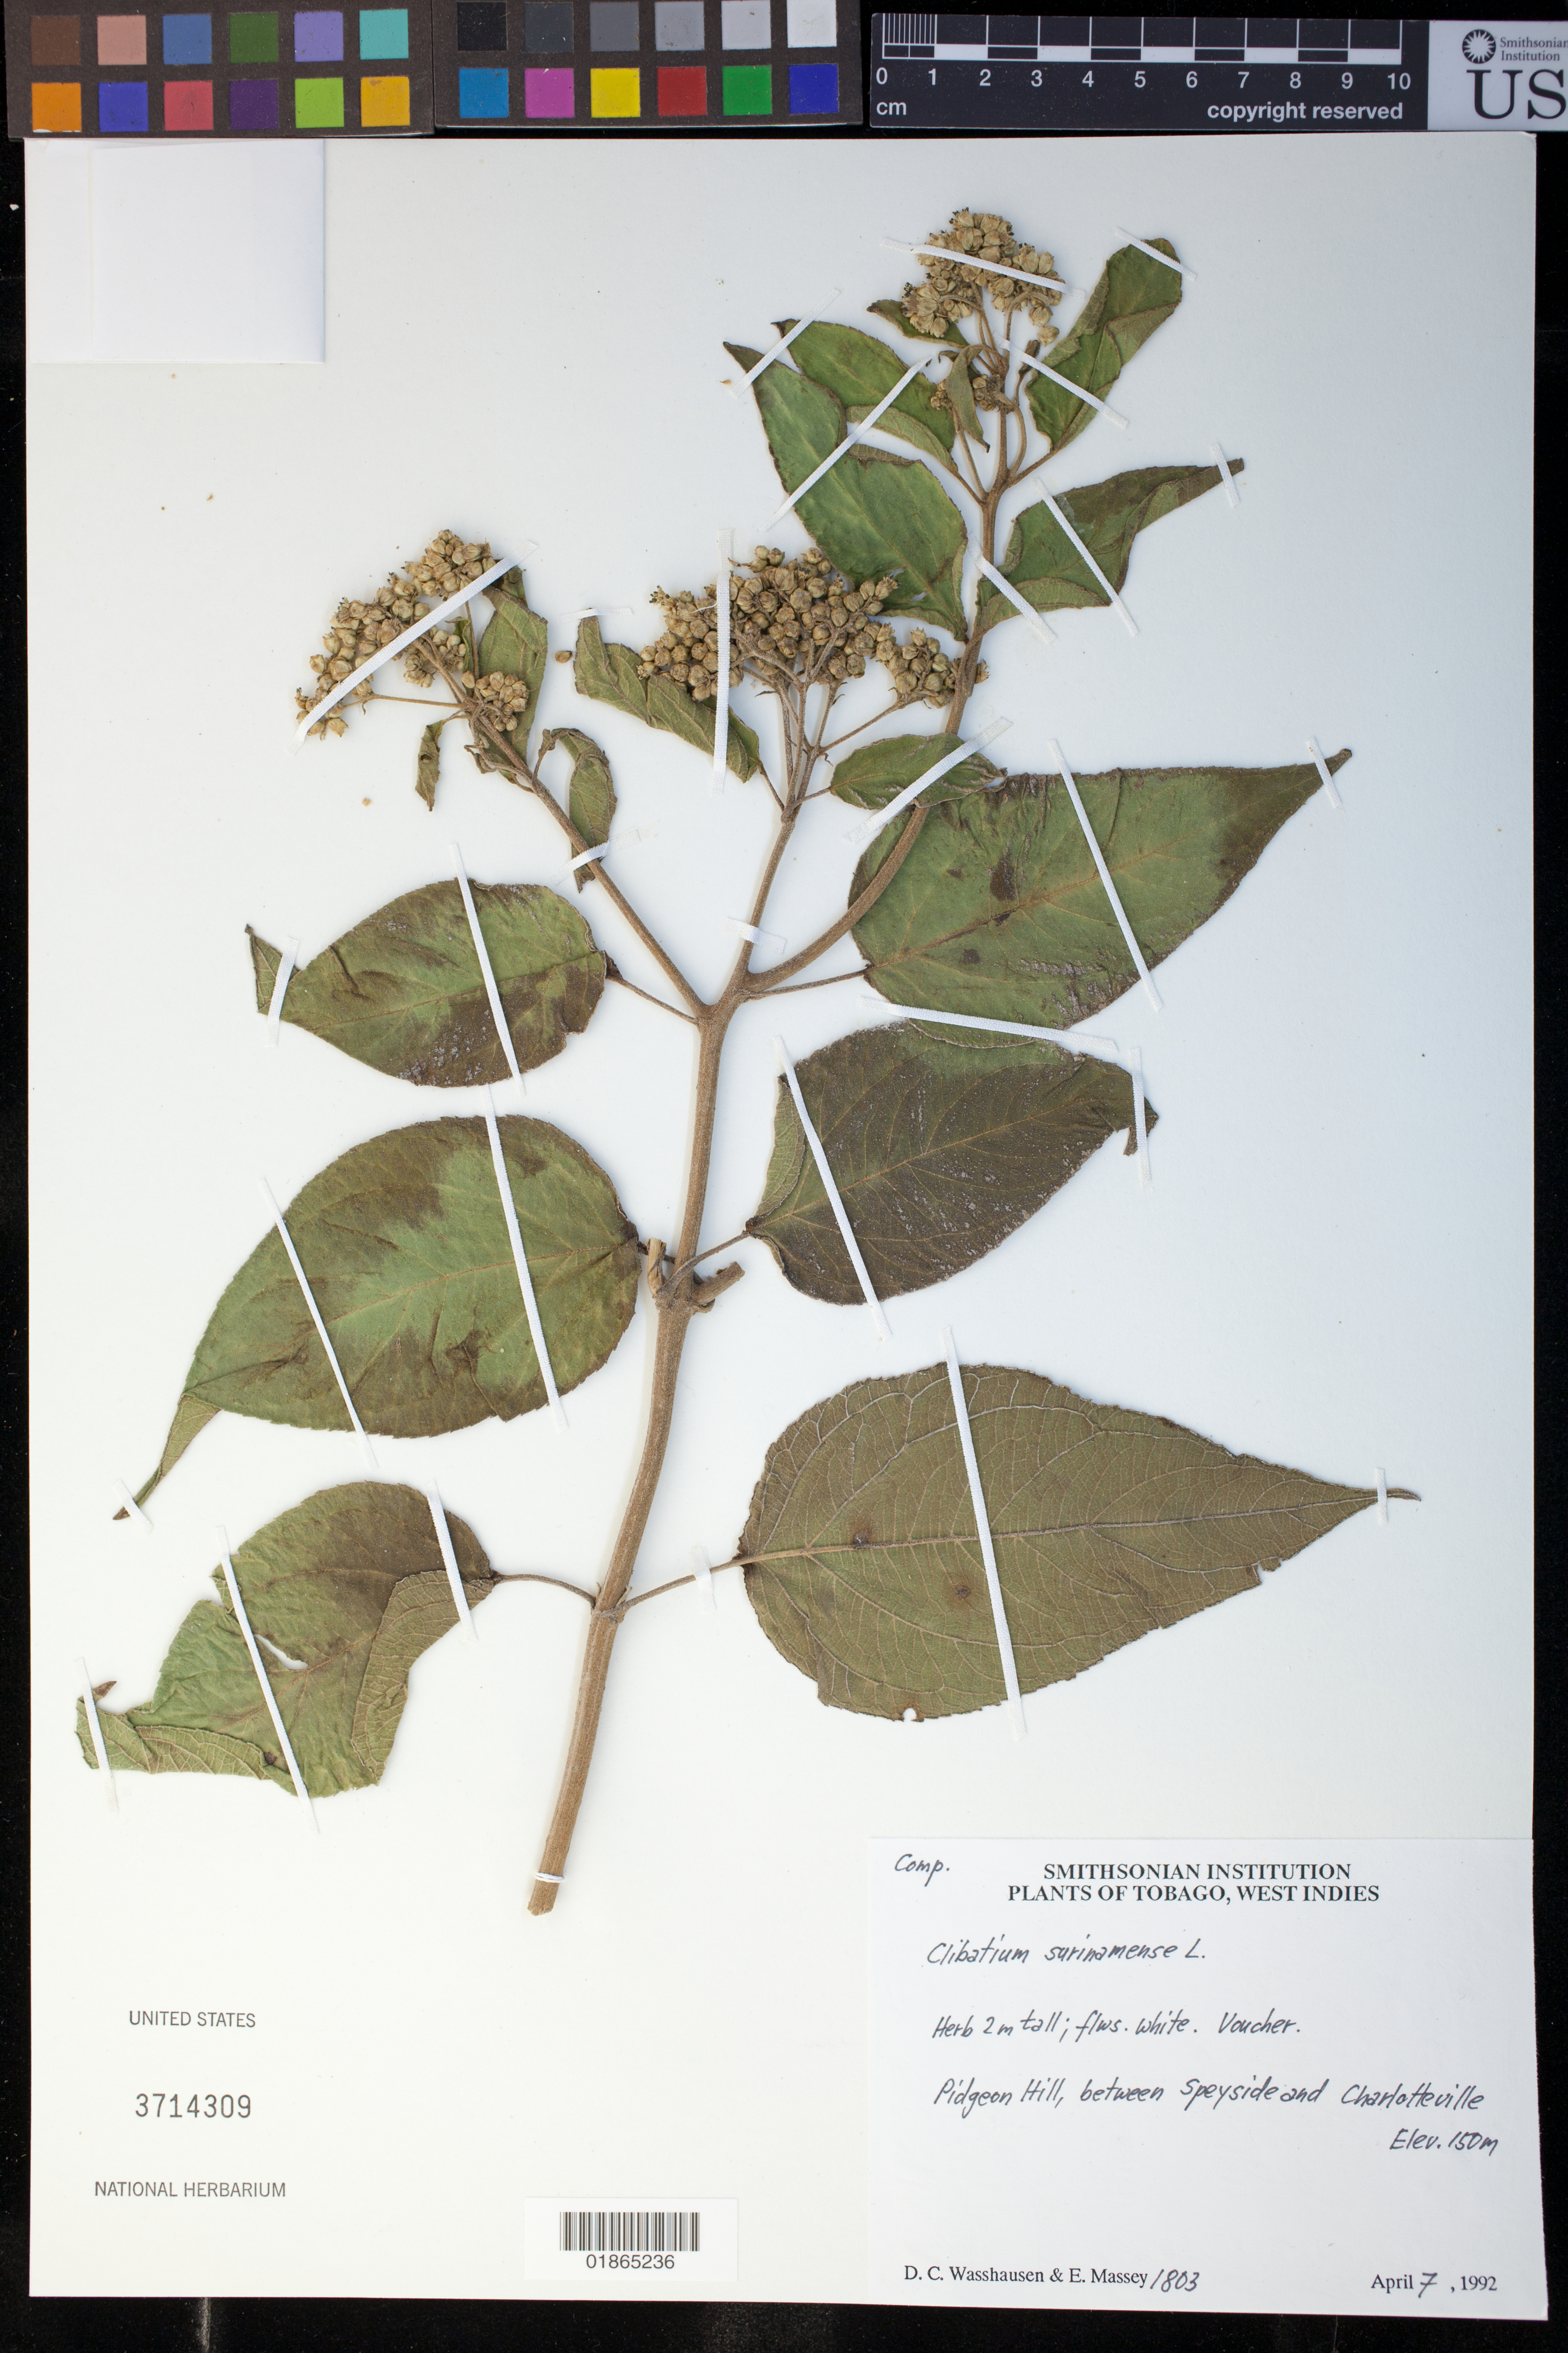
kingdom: Plantae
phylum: Tracheophyta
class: Magnoliopsida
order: Asterales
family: Asteraceae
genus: Clibadium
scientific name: Clibadium surinamense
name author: L.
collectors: D. C. Wasshausen & E. Massey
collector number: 1803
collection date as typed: April 7, 1992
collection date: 1992-04-07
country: Trinidad and Tobago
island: Tobago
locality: Pidgeon Hill, between Speyside and Charlotteville.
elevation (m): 150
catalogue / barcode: US 3714309